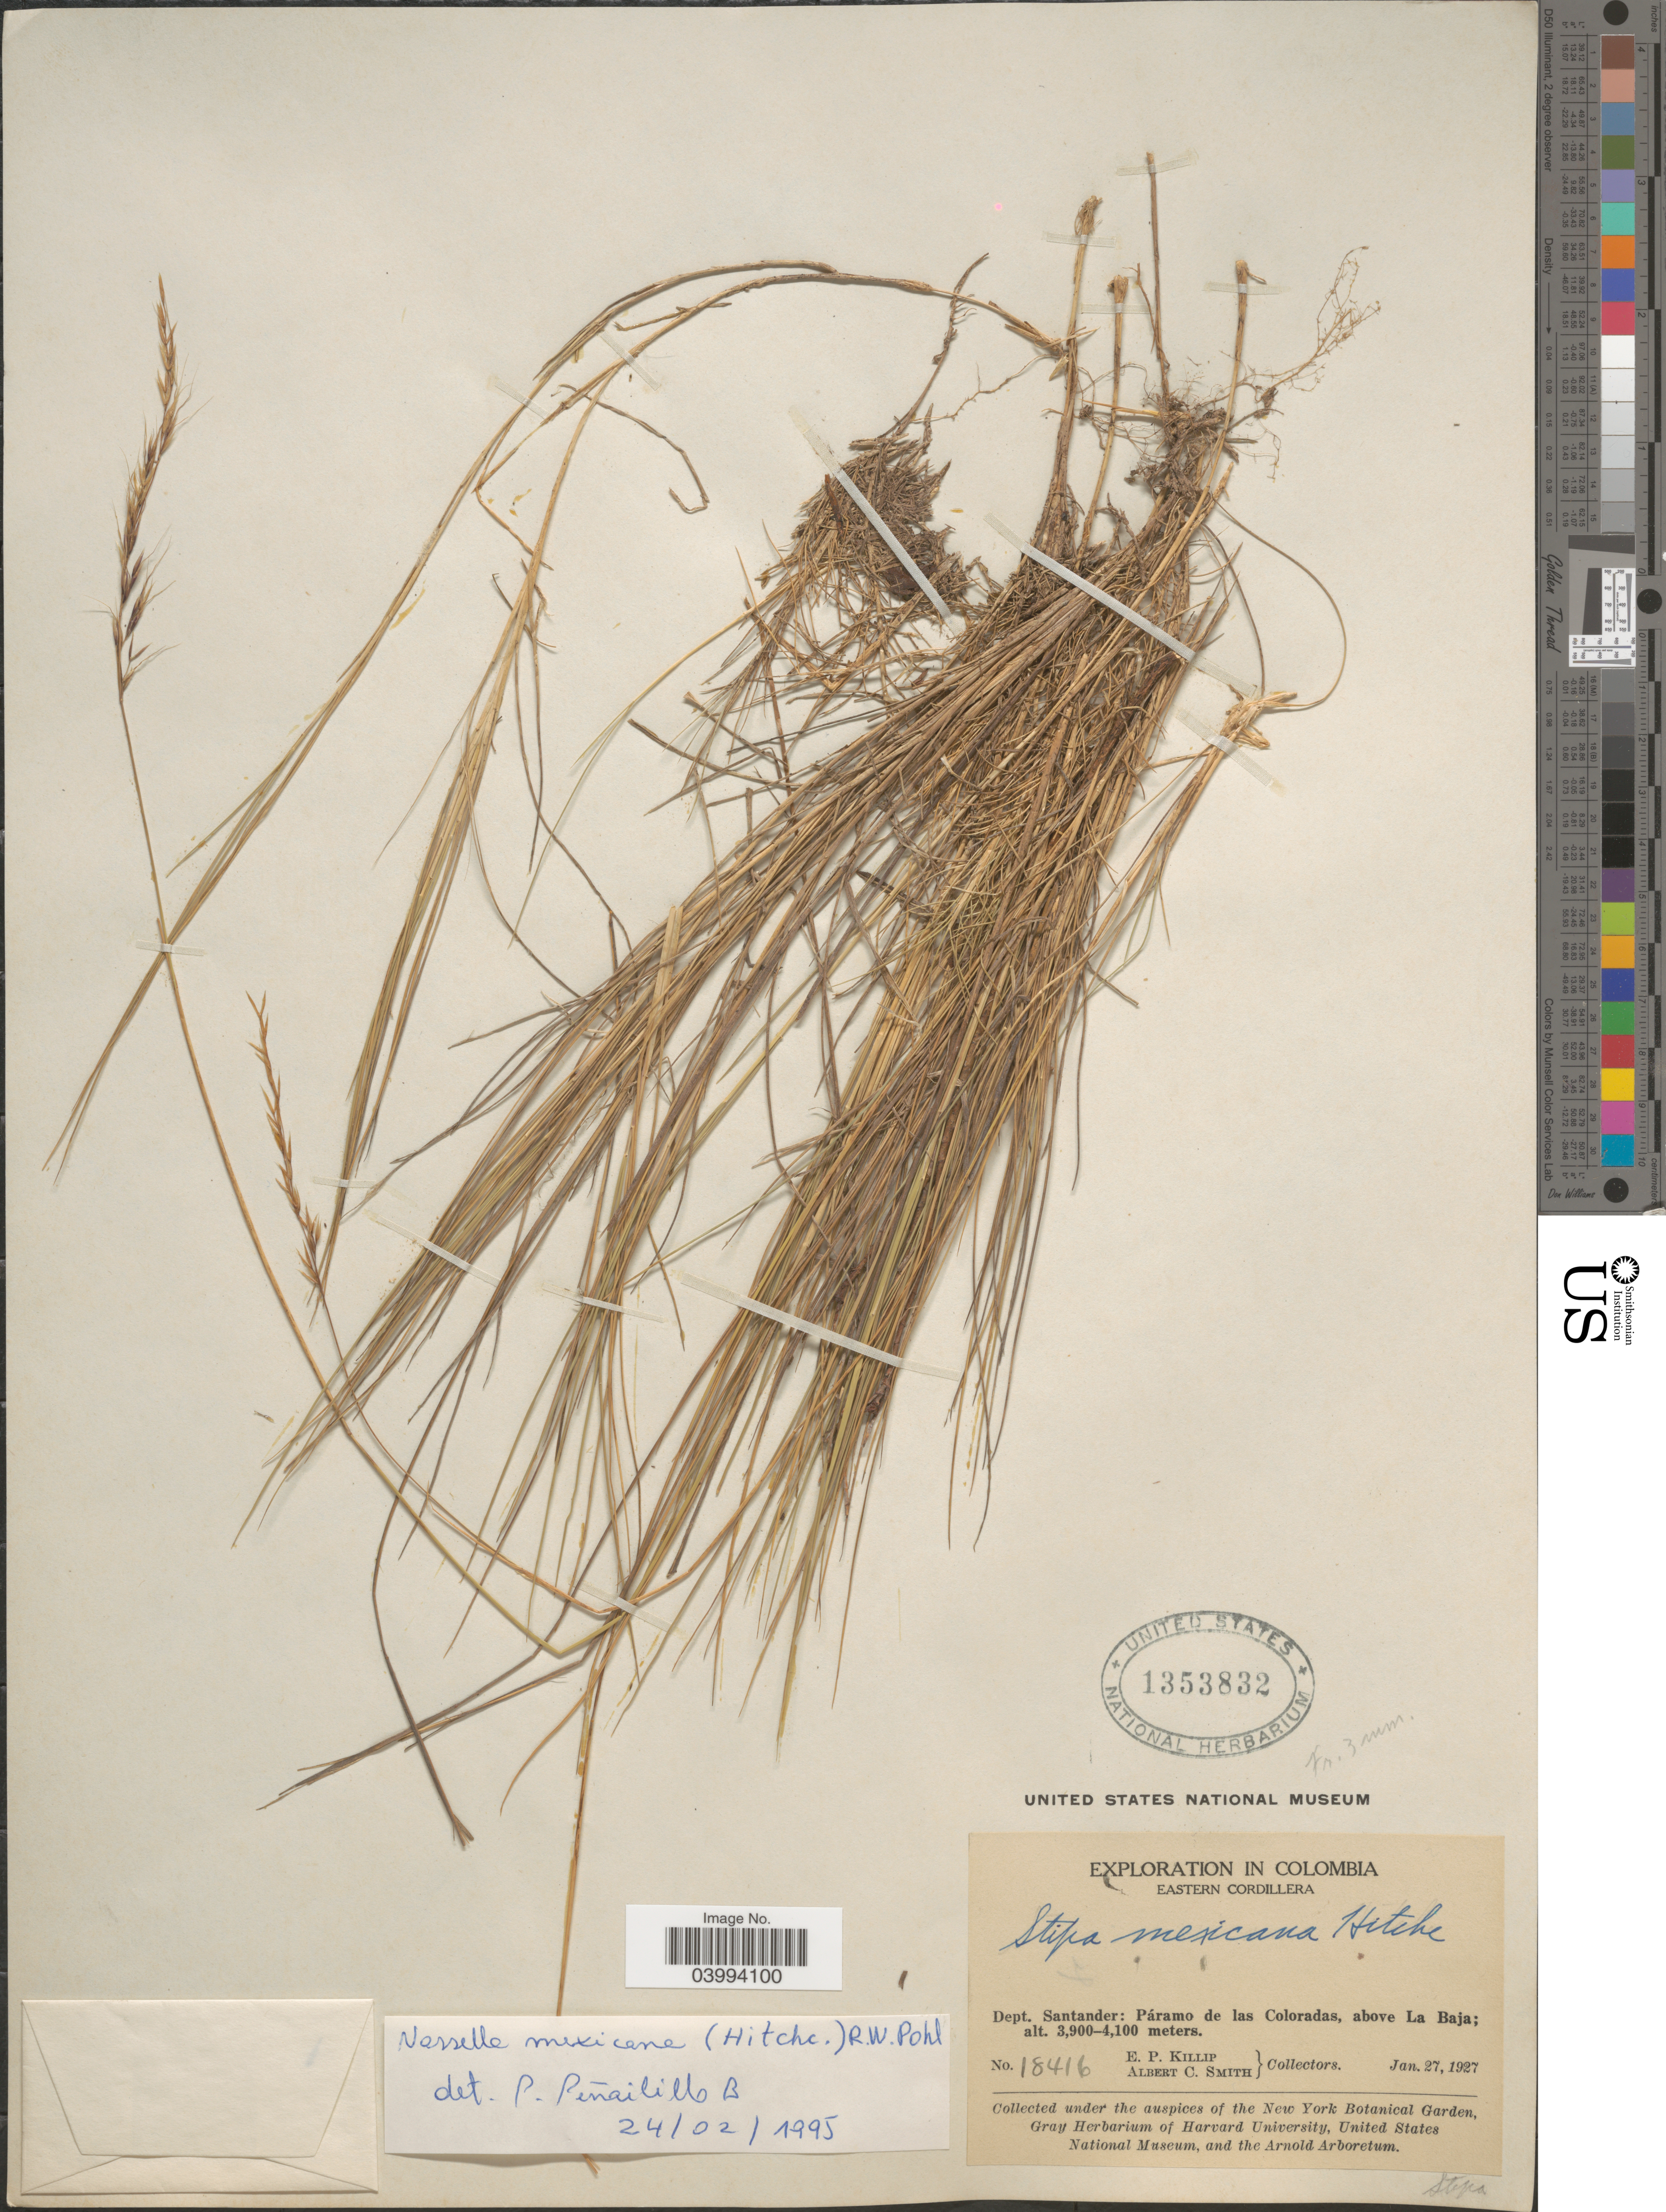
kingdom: Plantae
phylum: Tracheophyta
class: Liliopsida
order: Poales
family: Poaceae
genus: Nassella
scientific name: Nassella mexicana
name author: (Hitchc.) R.W. Pohl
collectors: E. P. Killip & A. C. Smith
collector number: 18416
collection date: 1927-01-27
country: Colombia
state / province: Santander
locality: Eastern Cordillera. Dept. Santander: Páramo de las Coloradas, above La Baja.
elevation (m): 3900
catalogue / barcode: US 1353832